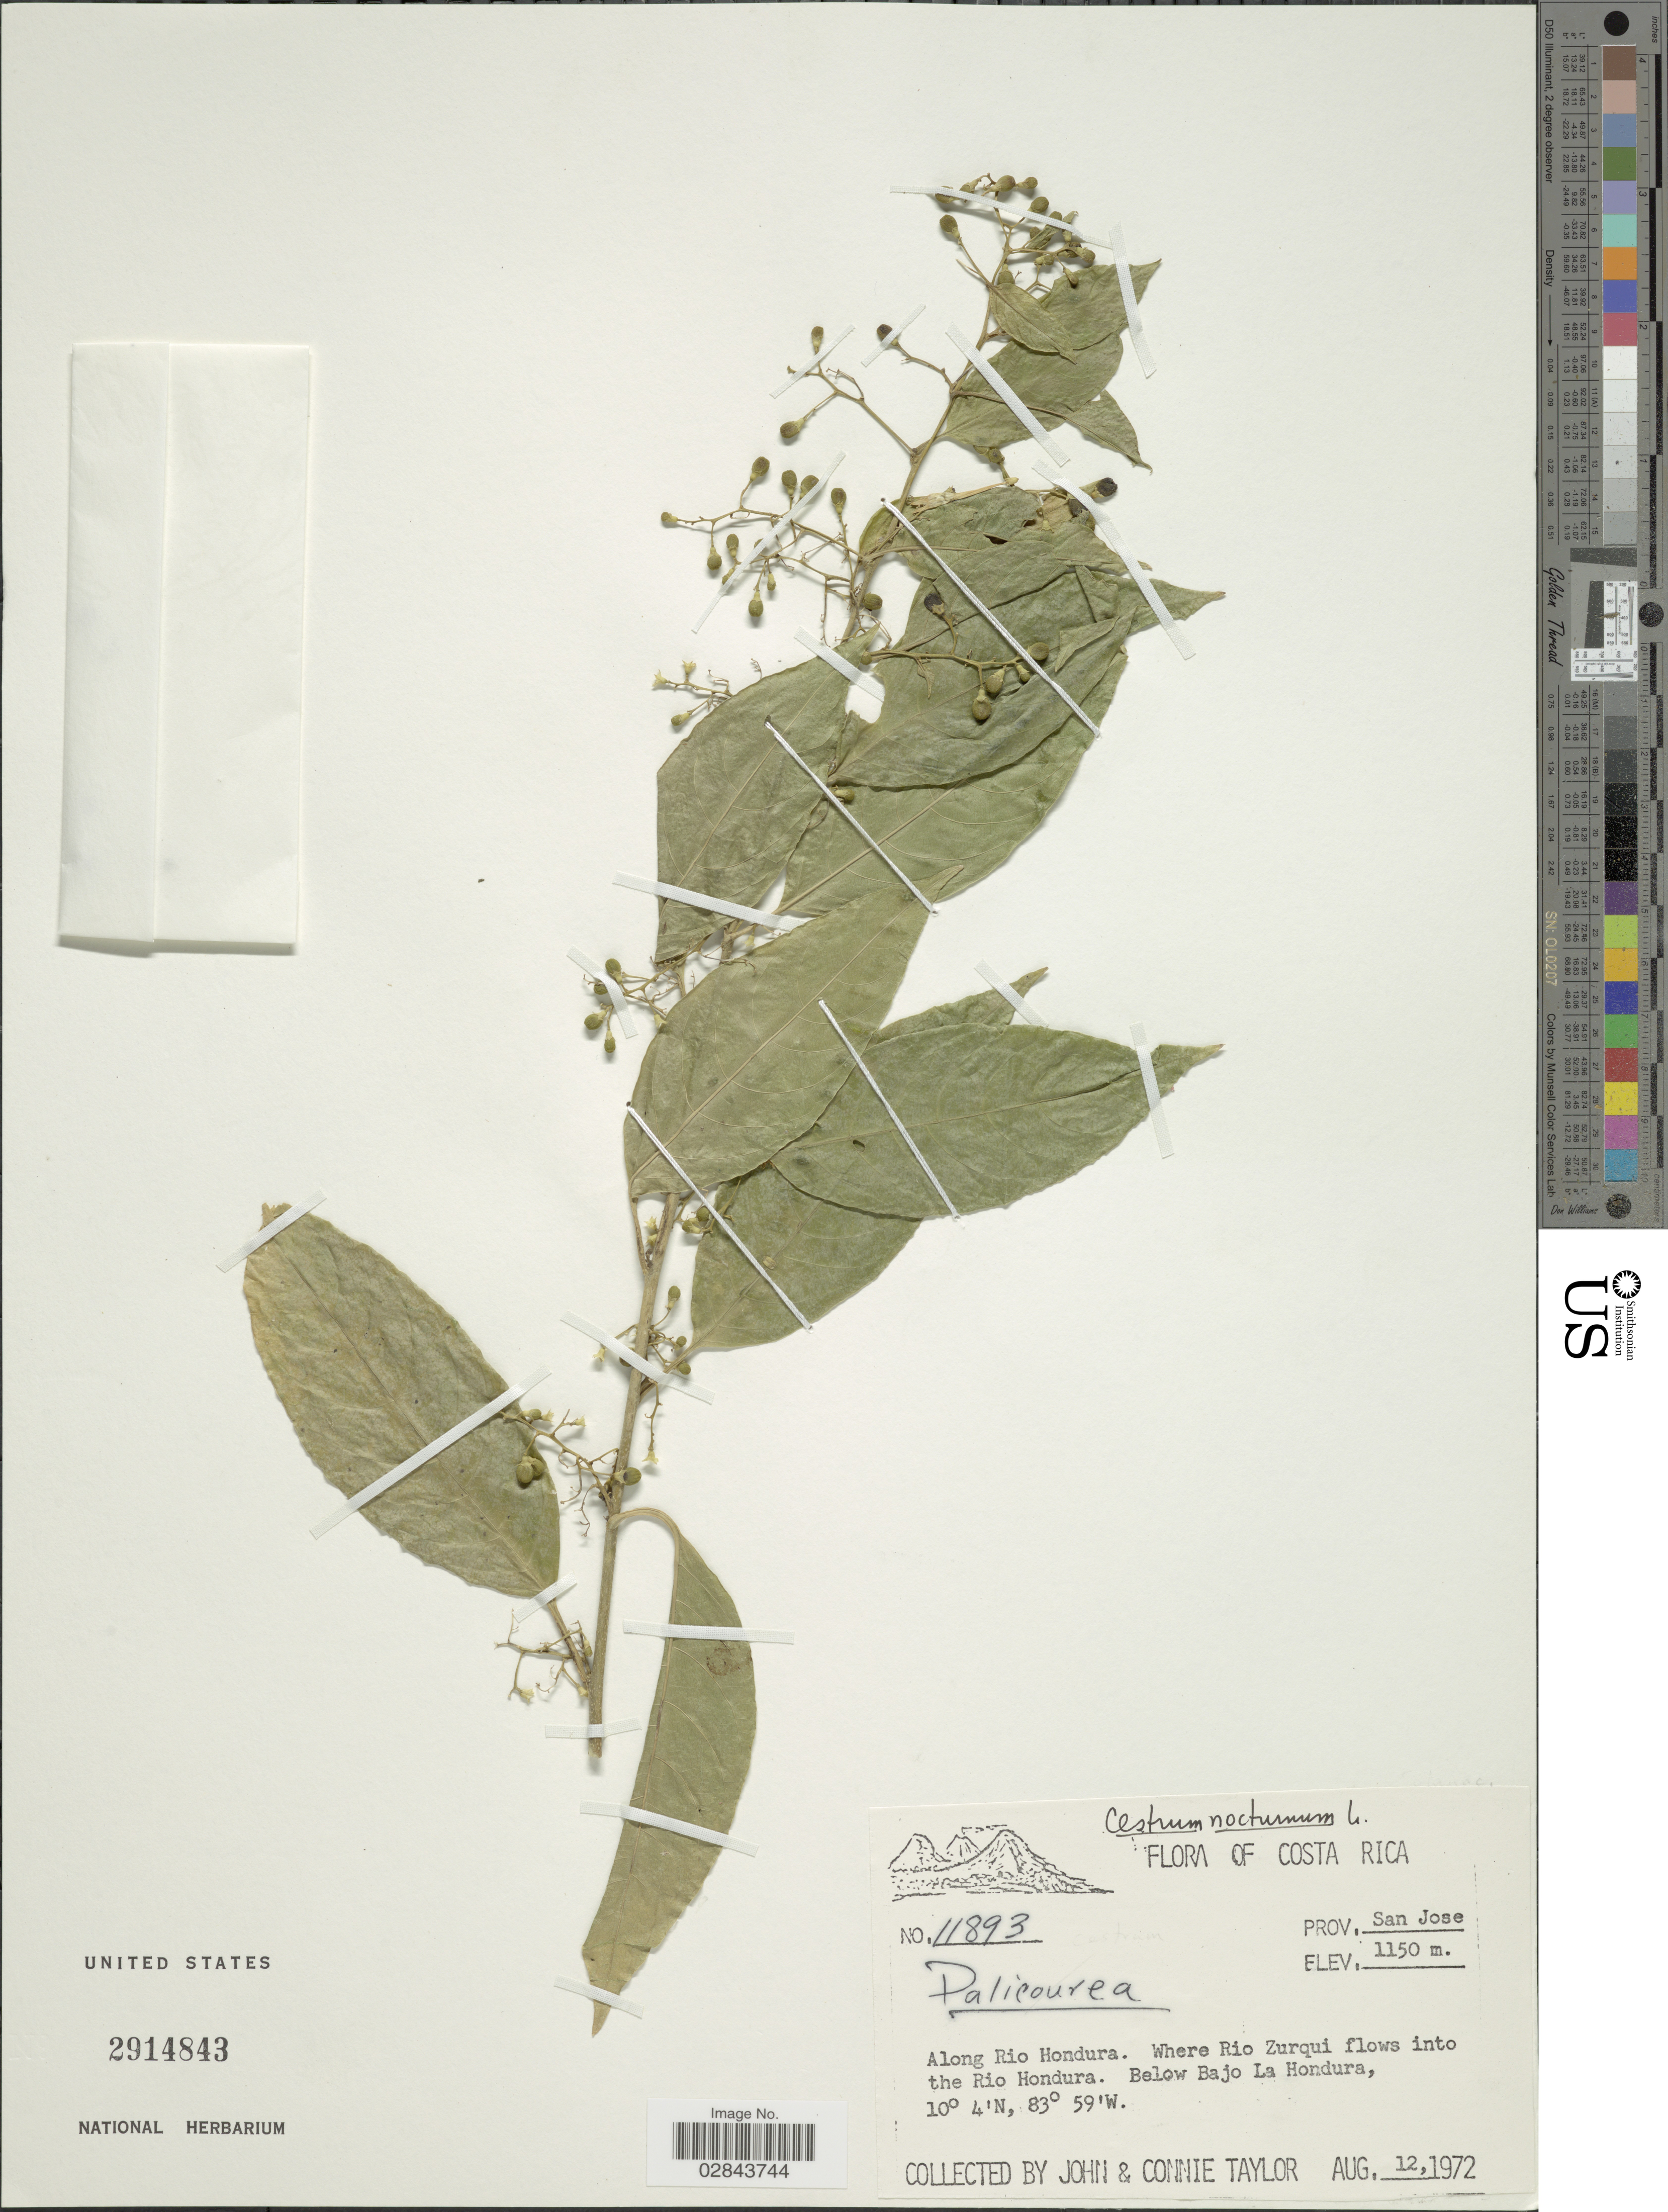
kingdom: Plantae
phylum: Tracheophyta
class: Magnoliopsida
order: Solanales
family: Solanaceae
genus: Cestrum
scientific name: Cestrum nocturnum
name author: L.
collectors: J. Taylor & C. Taylor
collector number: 11893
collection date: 1972-08-12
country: Costa Rica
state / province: San José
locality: Along Rio Hondura. Where Rio Zurqui flows into the Rio Hondura. Below Bajo La Hondura.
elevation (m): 1150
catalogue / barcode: US 2914843